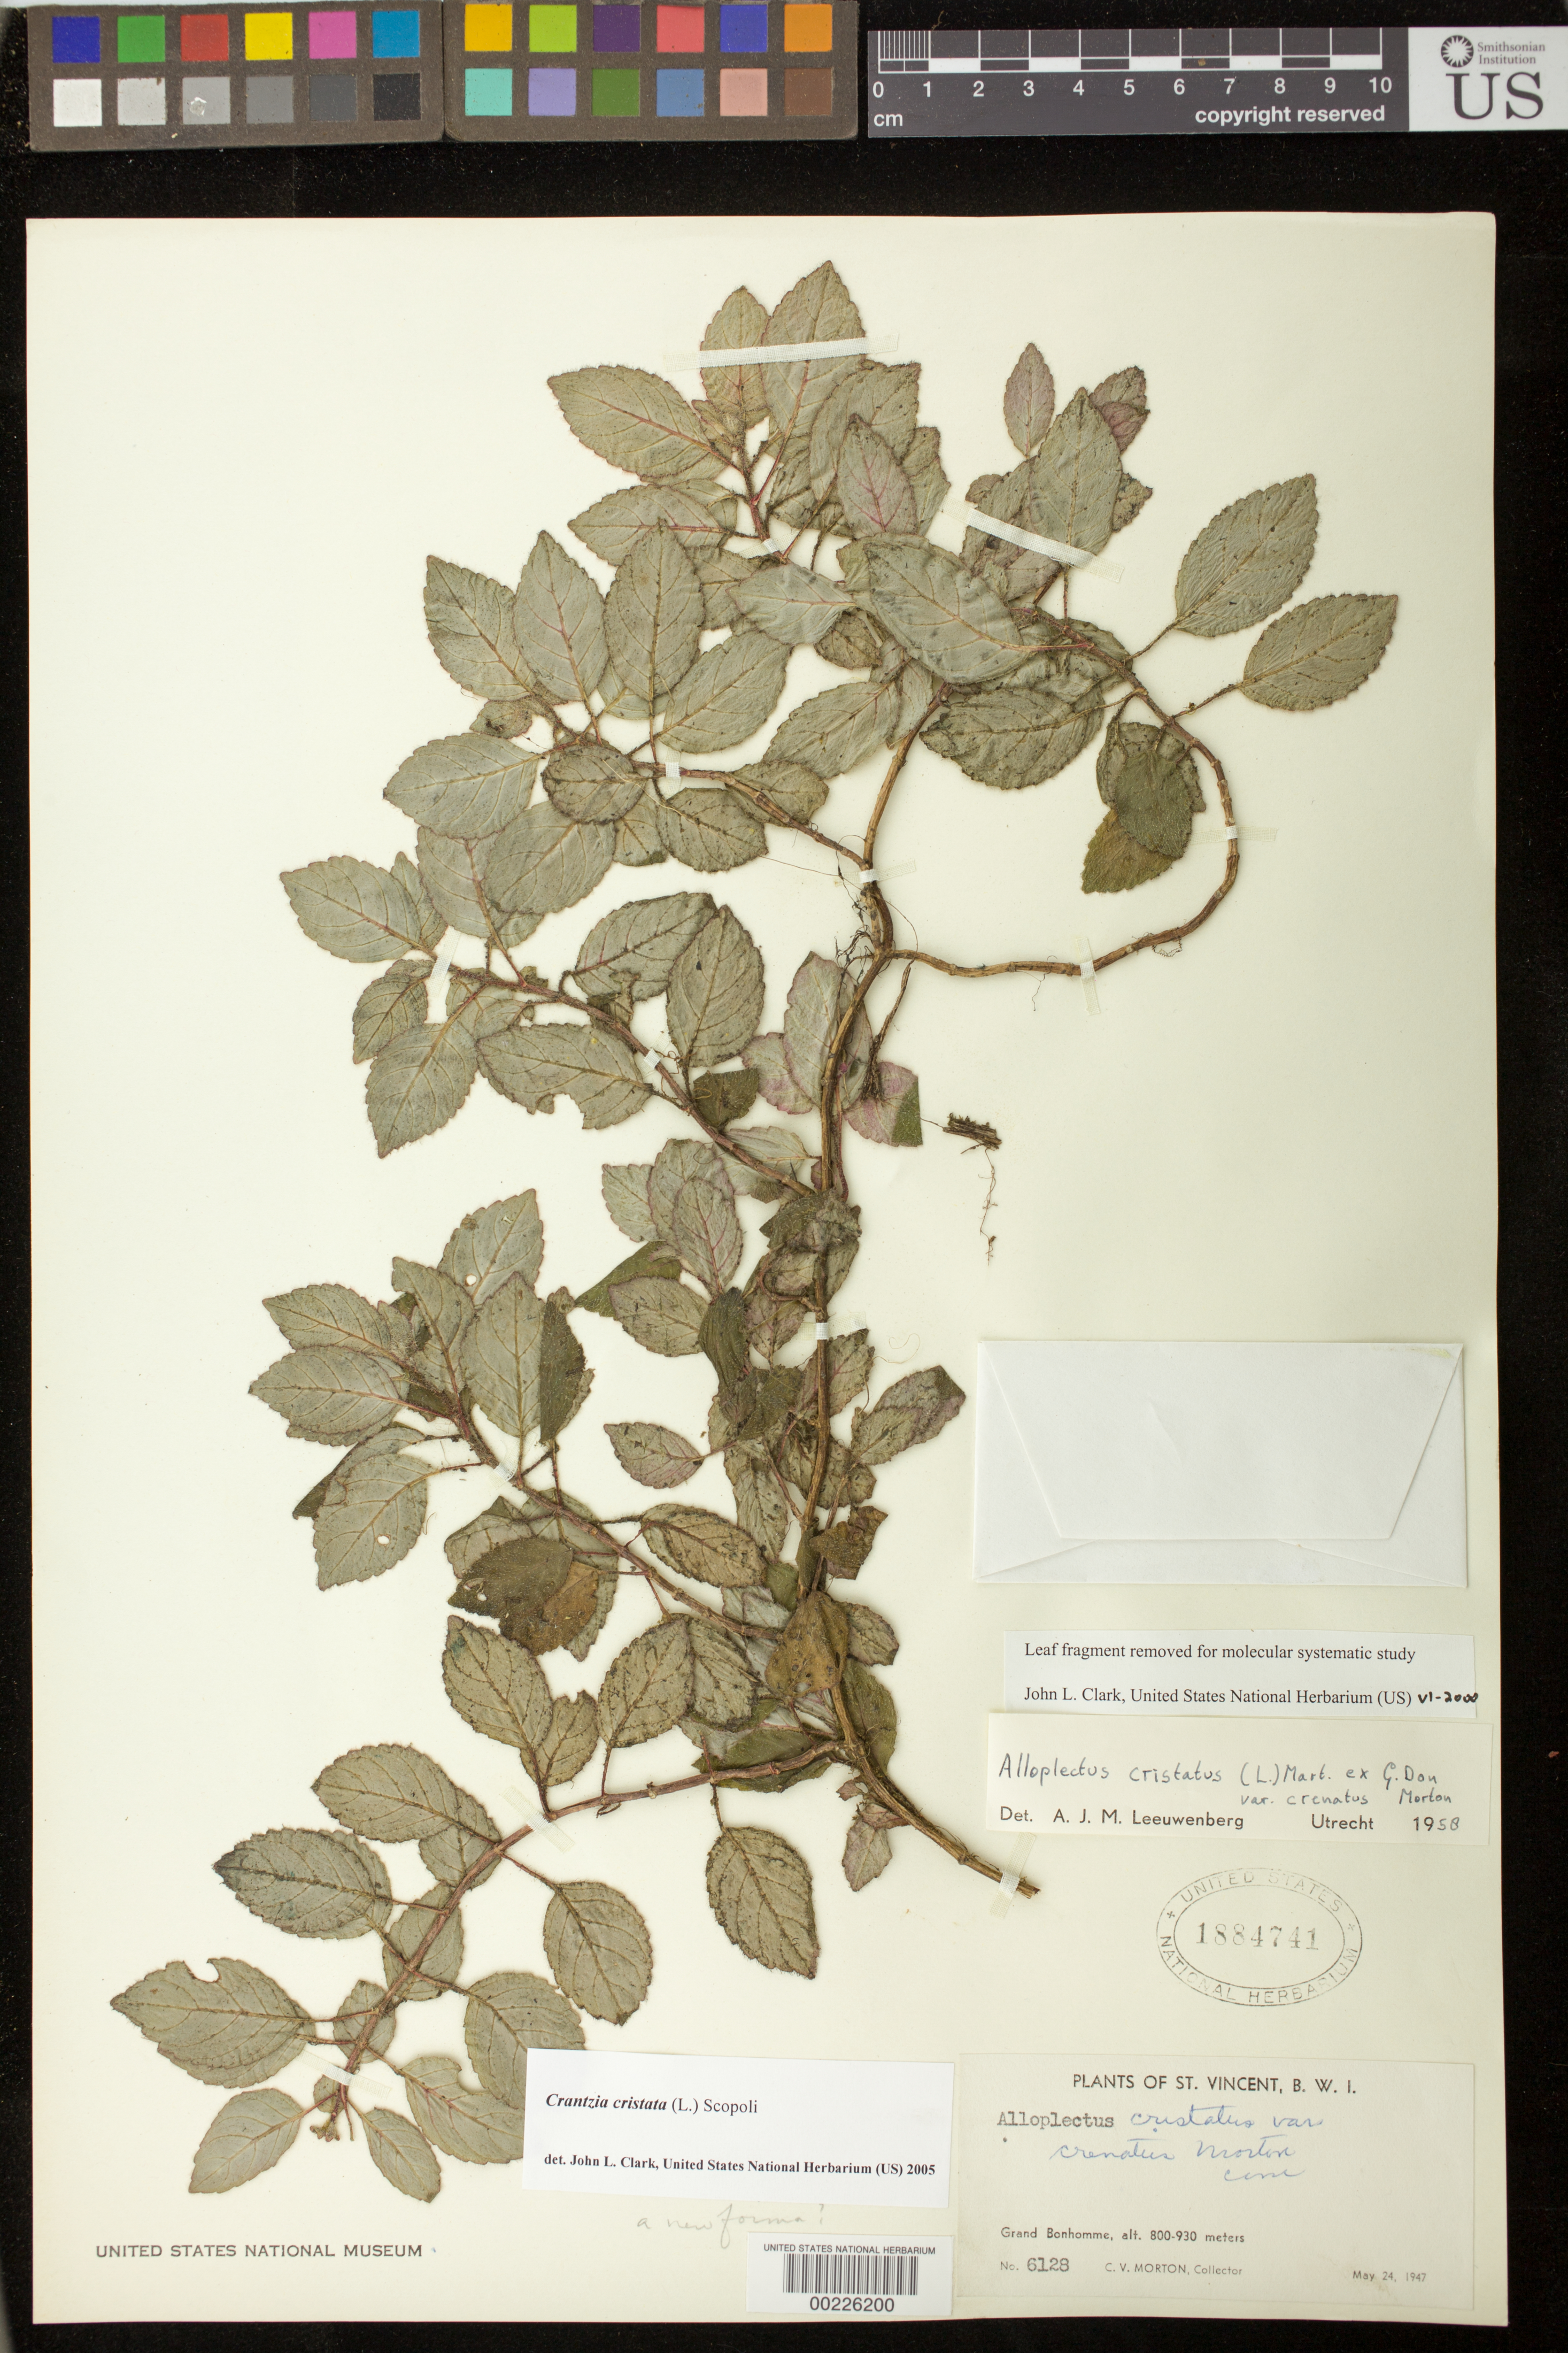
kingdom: Plantae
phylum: Tracheophyta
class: Magnoliopsida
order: Lamiales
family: Gesneriaceae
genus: Crantzia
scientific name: Crantzia cristata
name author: (L.) Scop. ex Fritsch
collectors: C. V. Morton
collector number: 6128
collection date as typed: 24 May 1947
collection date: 1947-05-24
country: St. Vincent - Grenadines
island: St. Vincent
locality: Grand Bonhomme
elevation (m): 800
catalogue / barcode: US 1884741